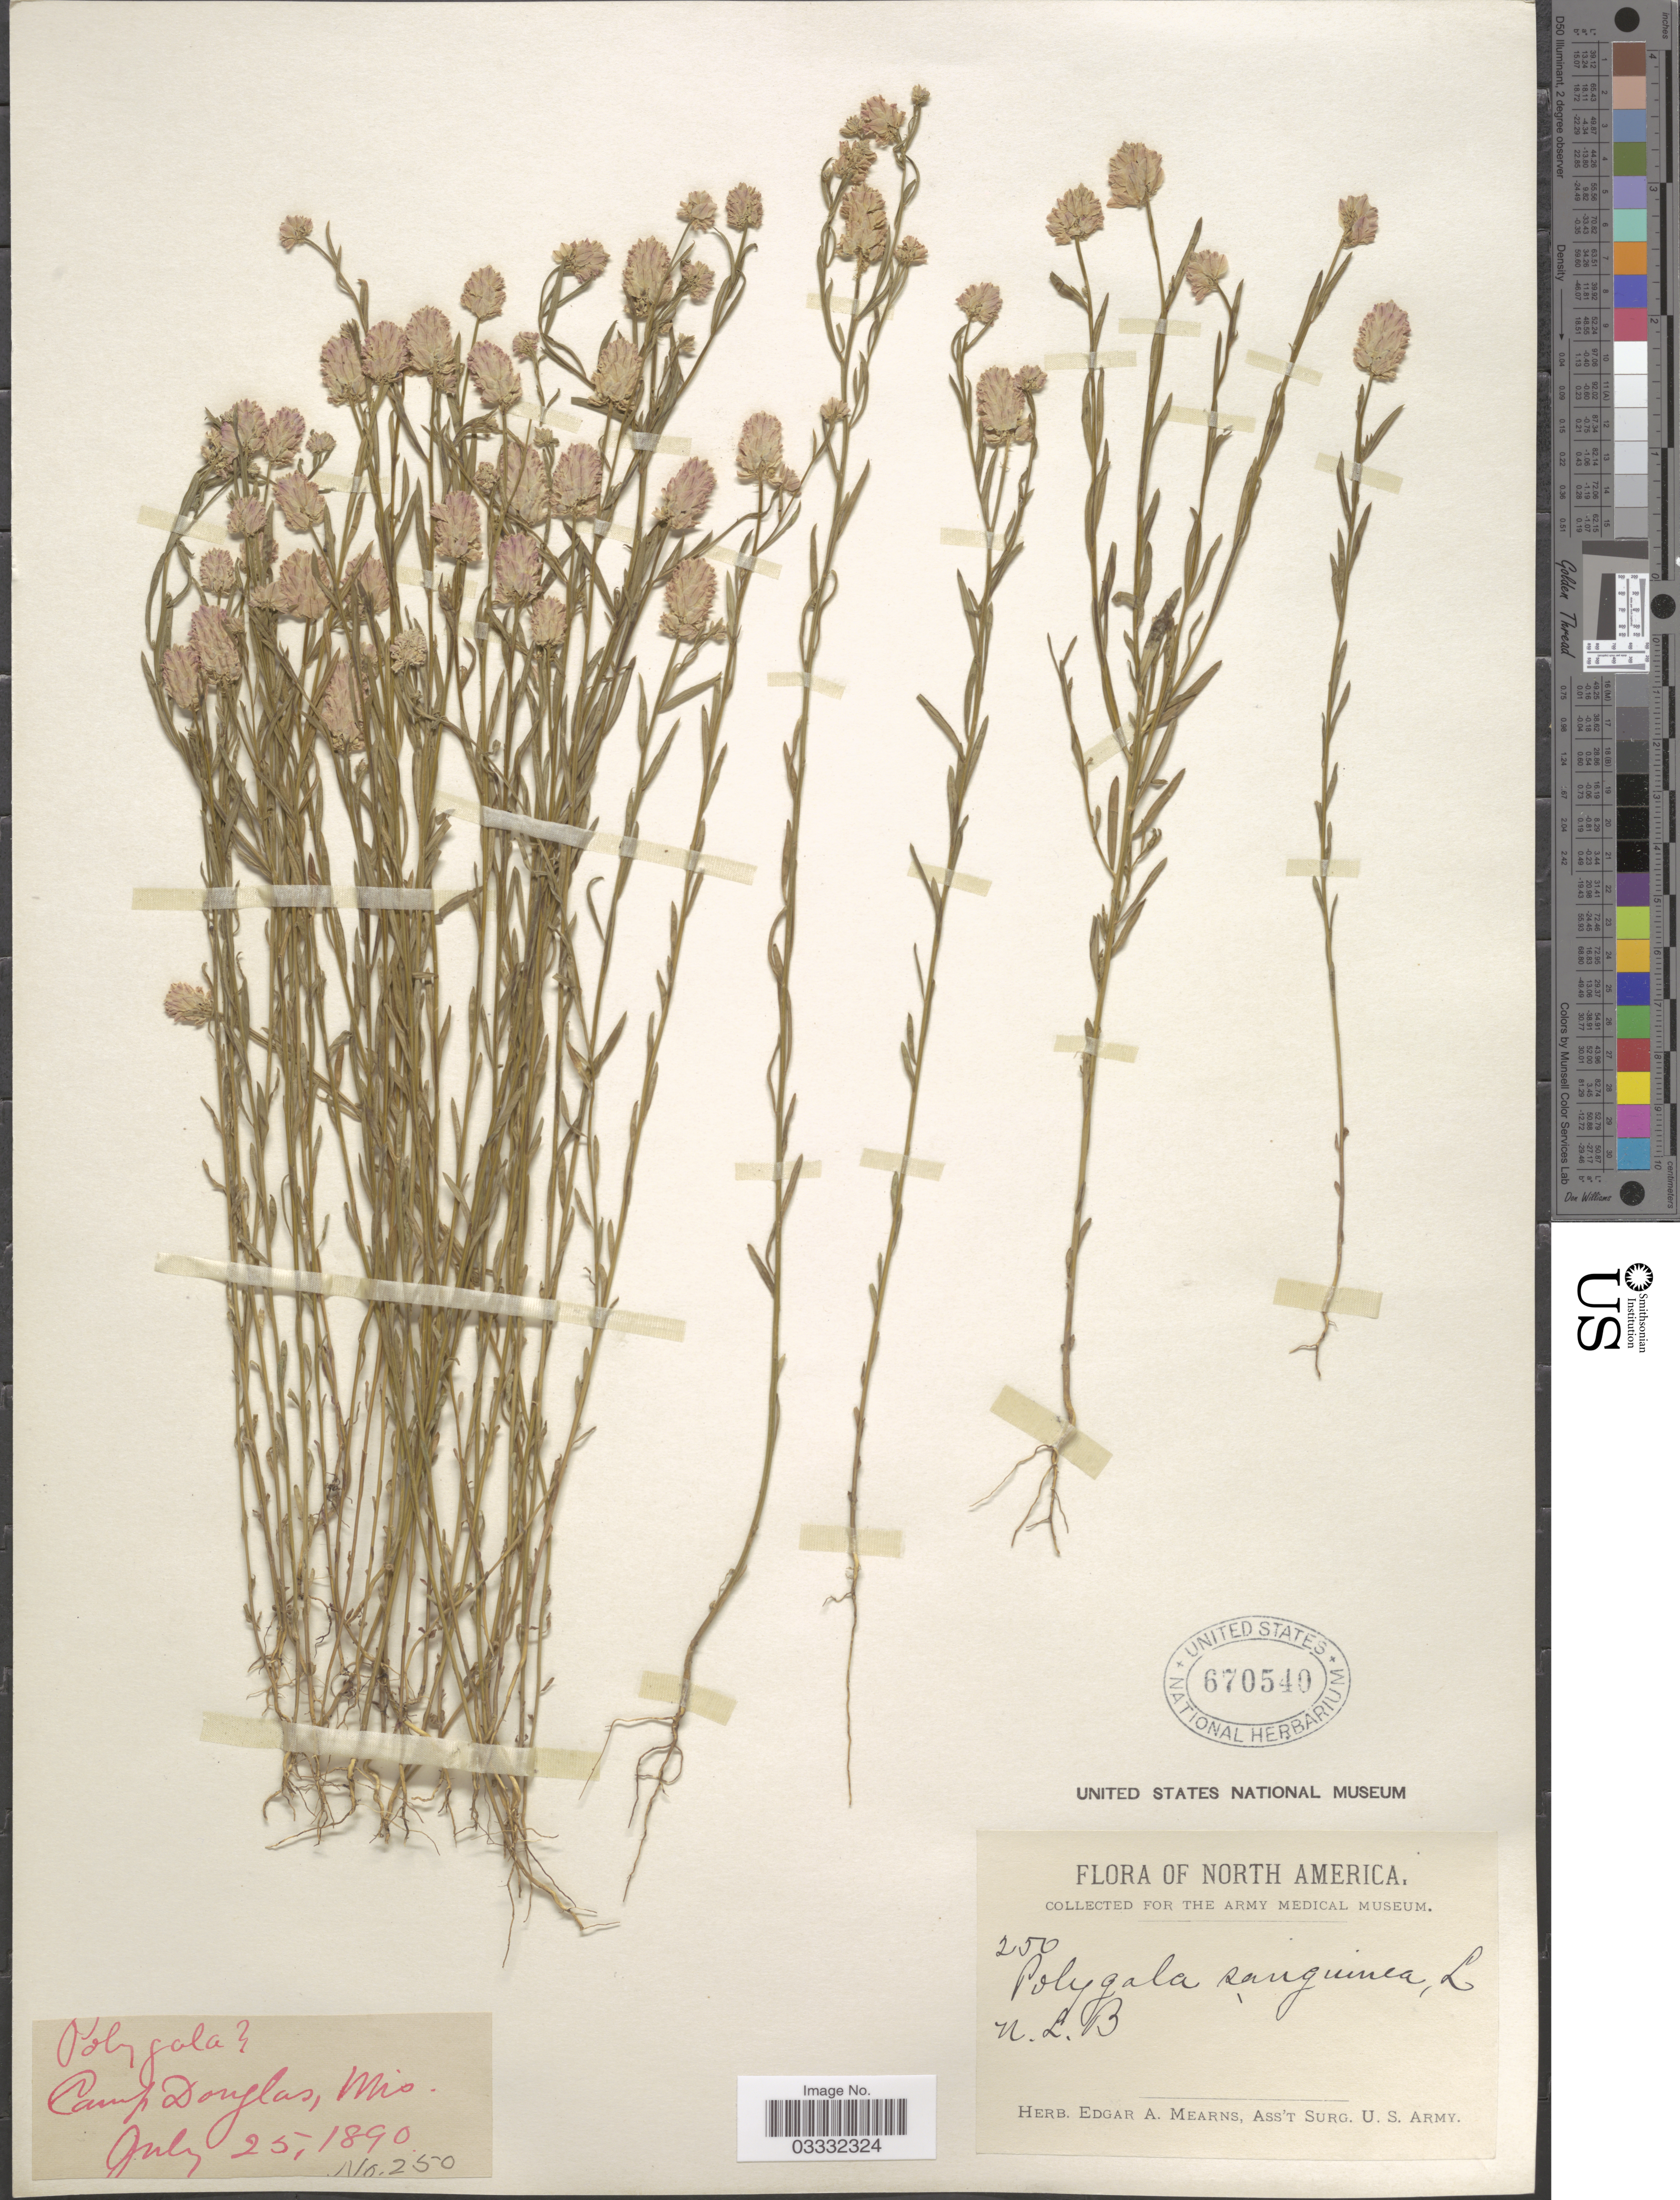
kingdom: Plantae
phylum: Tracheophyta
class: Magnoliopsida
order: Fabales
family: Polygalaceae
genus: Polygala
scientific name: Polygala sanguinea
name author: L.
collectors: ex herb. Edgar A. Mearns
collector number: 250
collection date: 1890-07-25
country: United States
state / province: Wisconsin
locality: Camp Douglas.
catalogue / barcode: US 670540